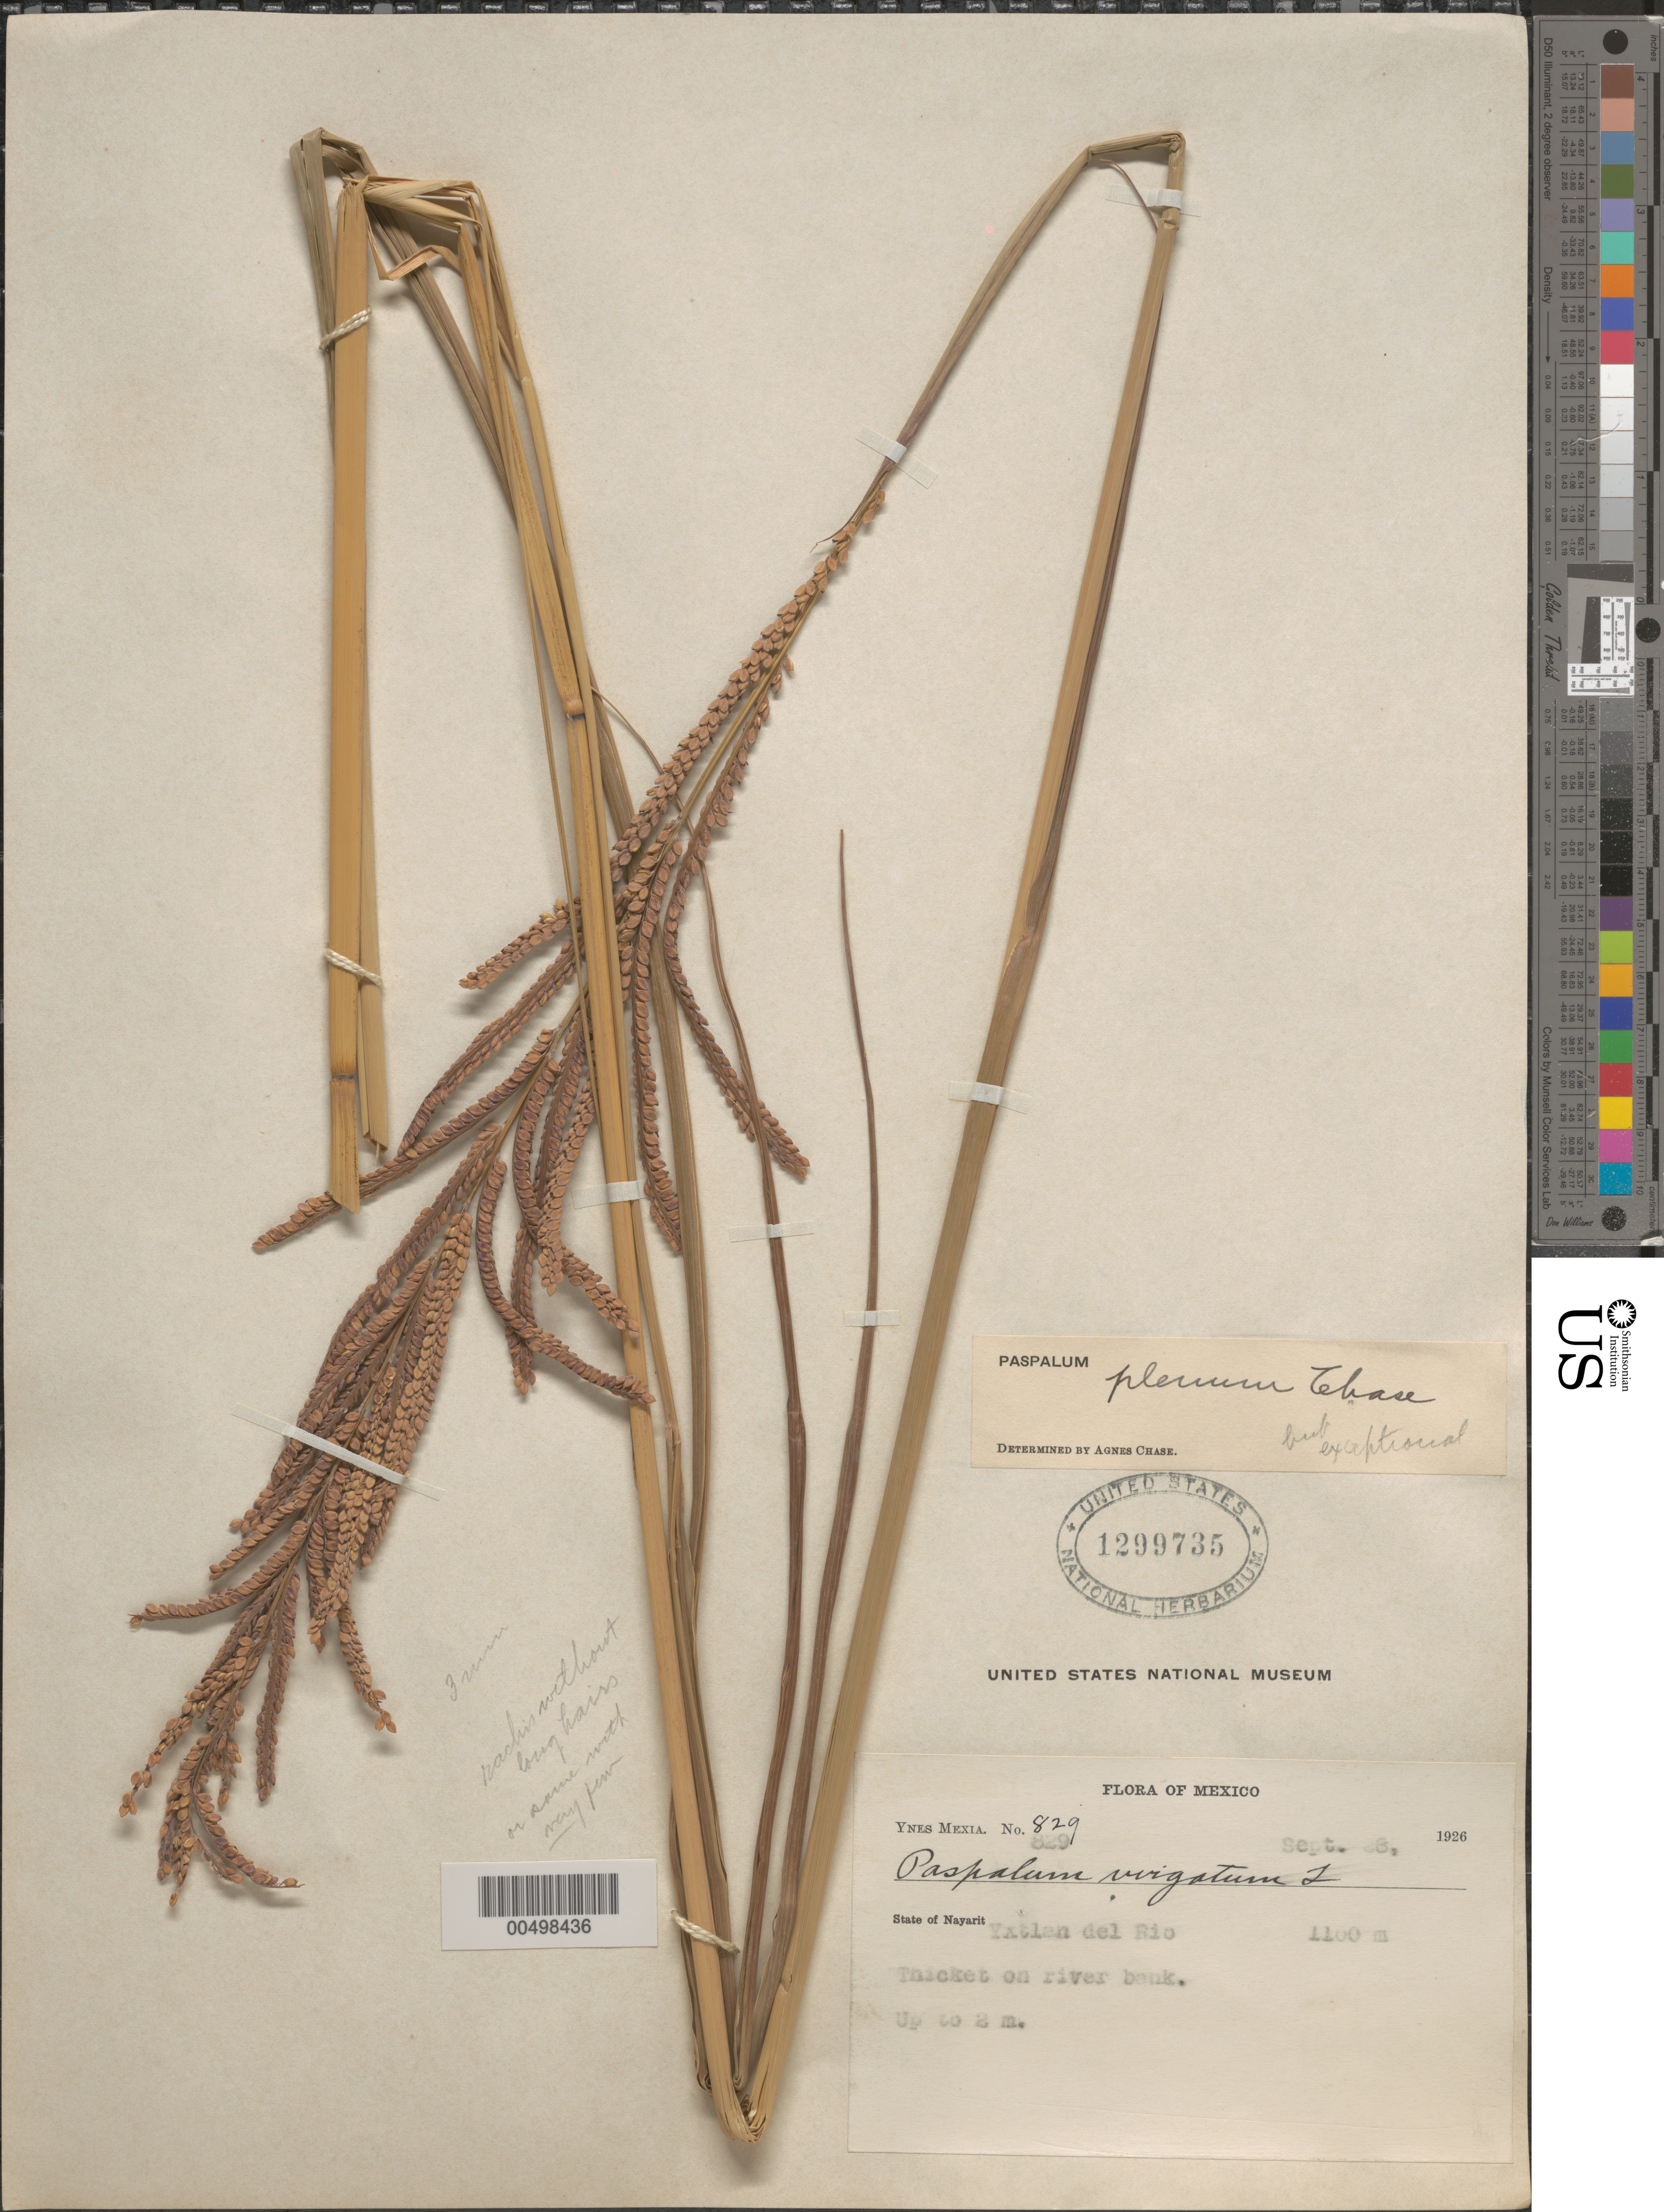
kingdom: Plantae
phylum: Tracheophyta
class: Liliopsida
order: Poales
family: Poaceae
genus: Paspalum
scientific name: Paspalum plenum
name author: Chase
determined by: Chase, [M.] Agnes, (US)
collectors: Y. Mexia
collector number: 829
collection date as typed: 28 Sep 1926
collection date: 1926-09-28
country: Mexico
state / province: Nayarit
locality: Yxtlan del Rio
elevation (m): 1100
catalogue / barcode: US 1299735